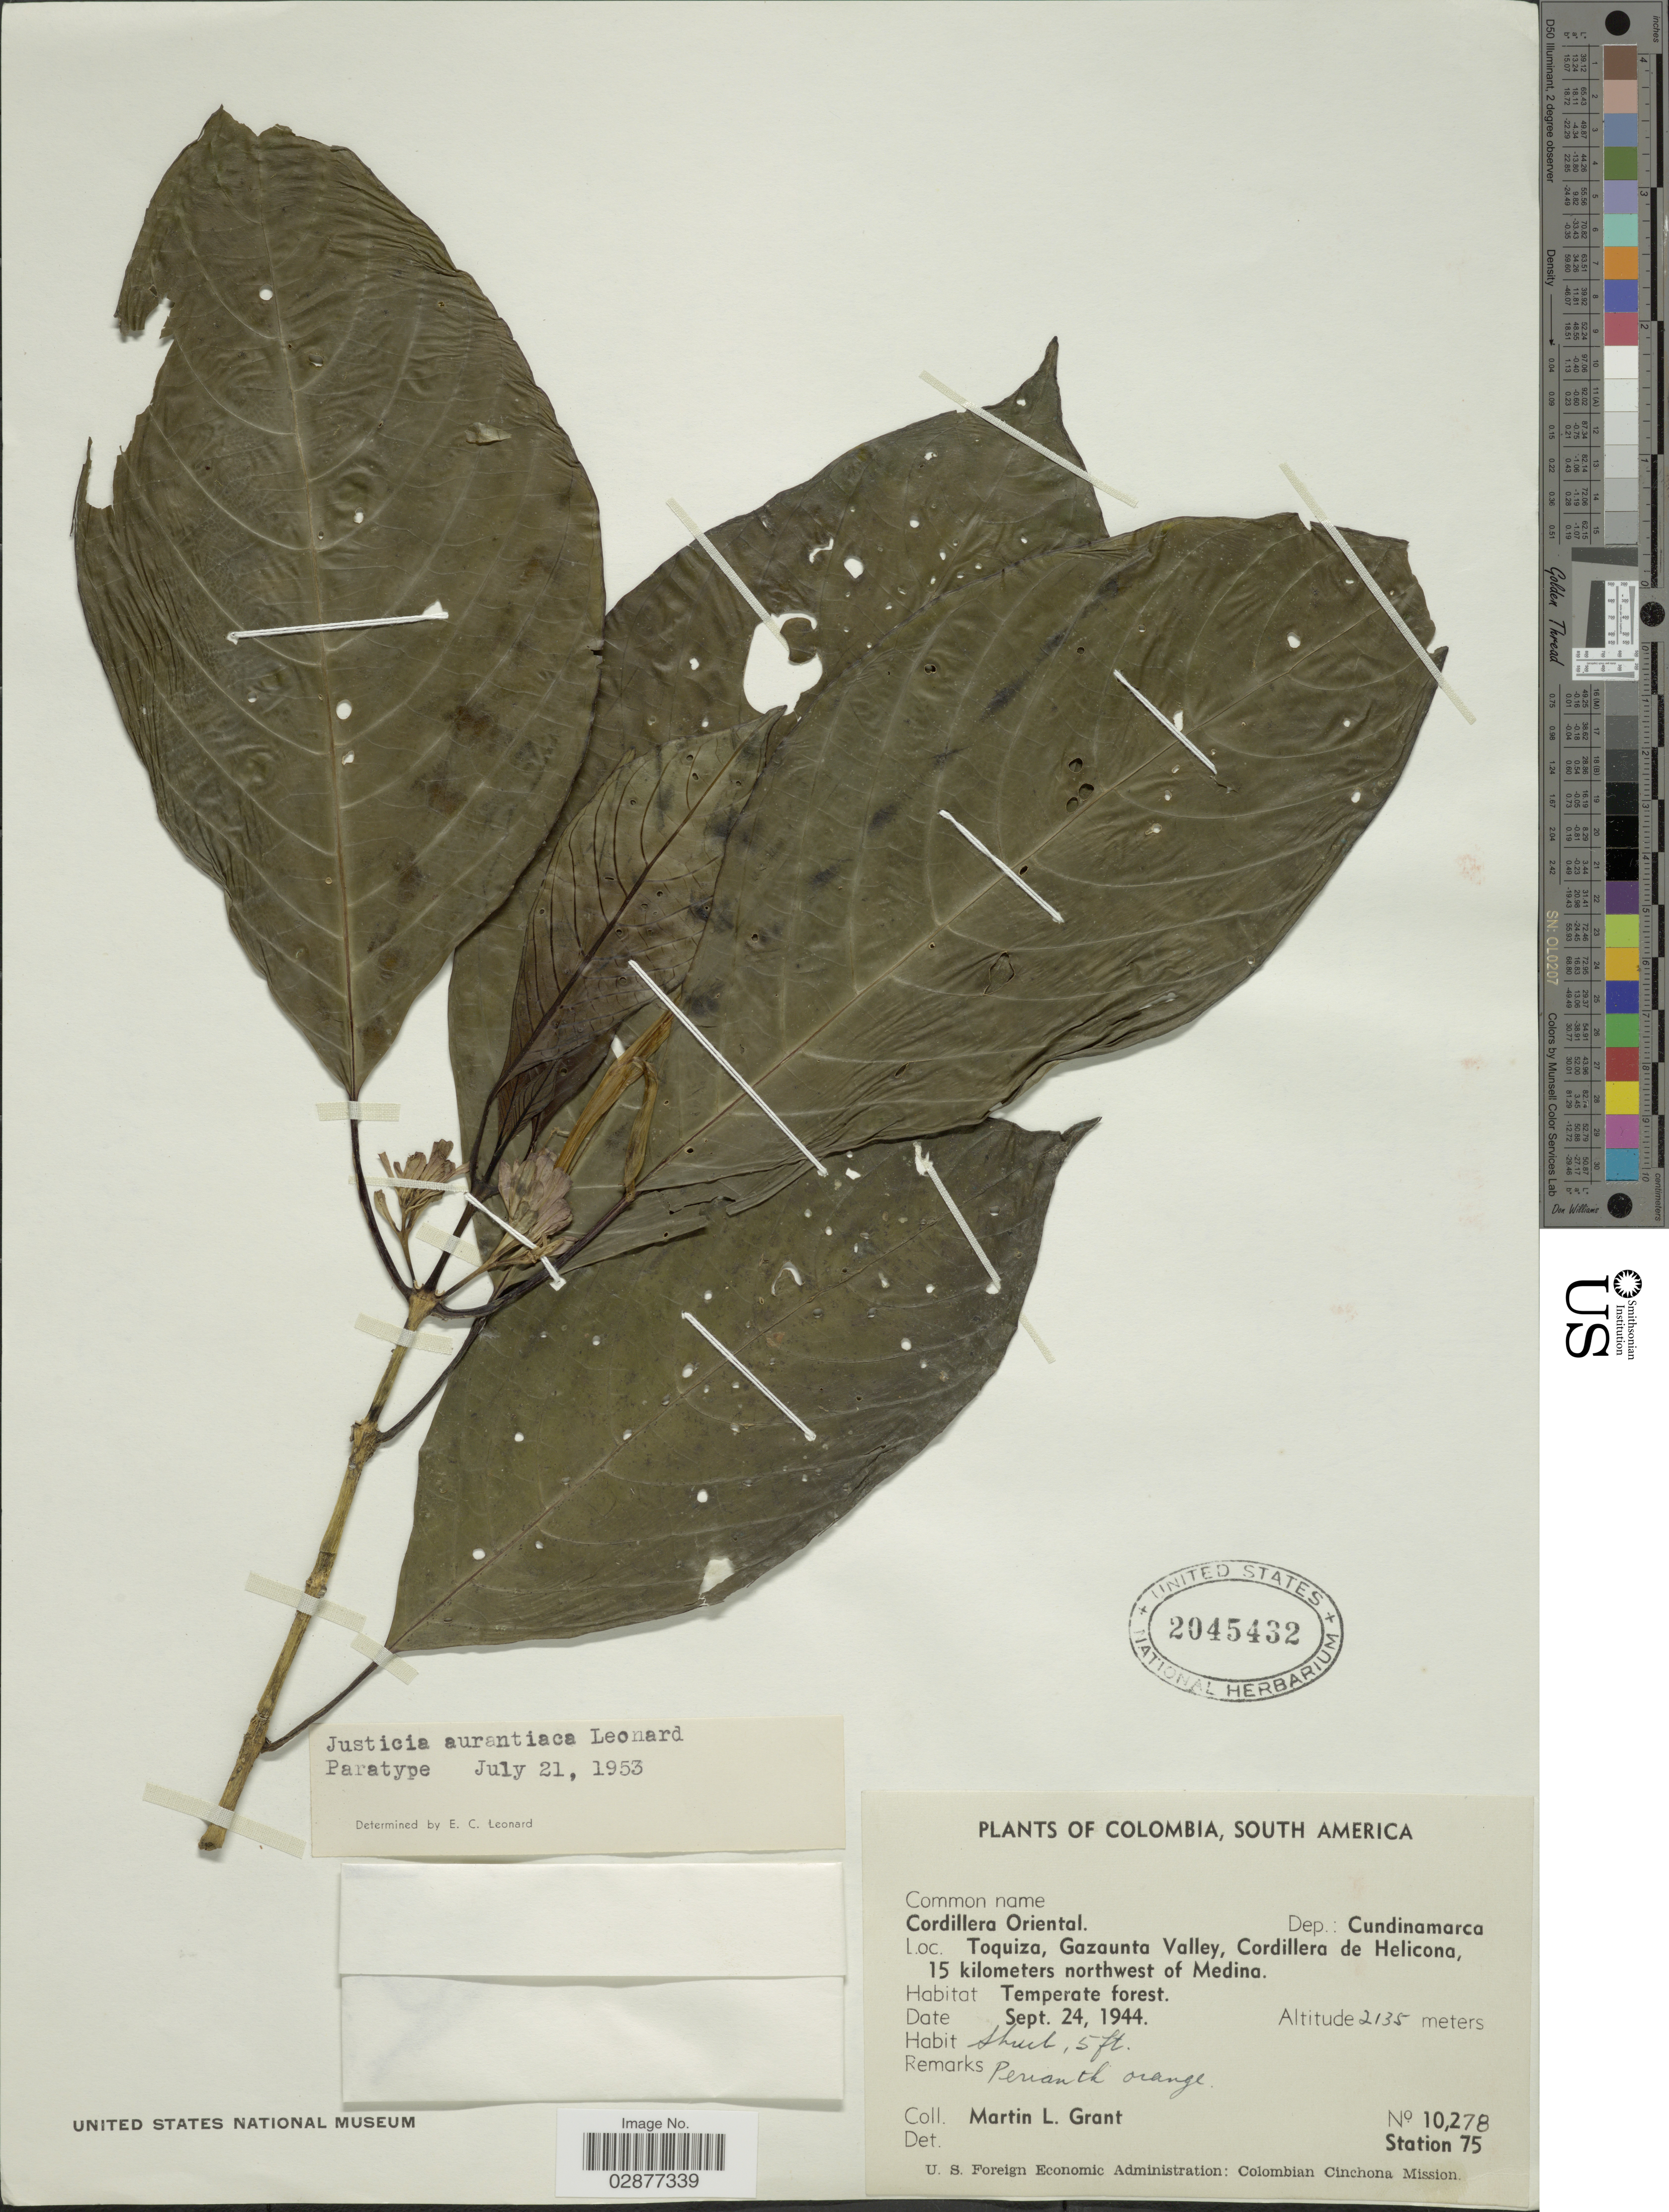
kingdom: Plantae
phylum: Tracheophyta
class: Magnoliopsida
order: Lamiales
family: Acanthaceae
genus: Justicia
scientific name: Justicia aurantiaca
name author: Leonard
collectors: M. L. Grant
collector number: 10278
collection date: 1944-09-24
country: Colombia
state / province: Cundinamarca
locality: Cordillera Oriental. Dep.: Cundinamarca. Toquiza, Gazaunta Valley, Cordillera de Helicona, 15 kilometers northwest of Medina.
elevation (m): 2135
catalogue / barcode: US 2045432